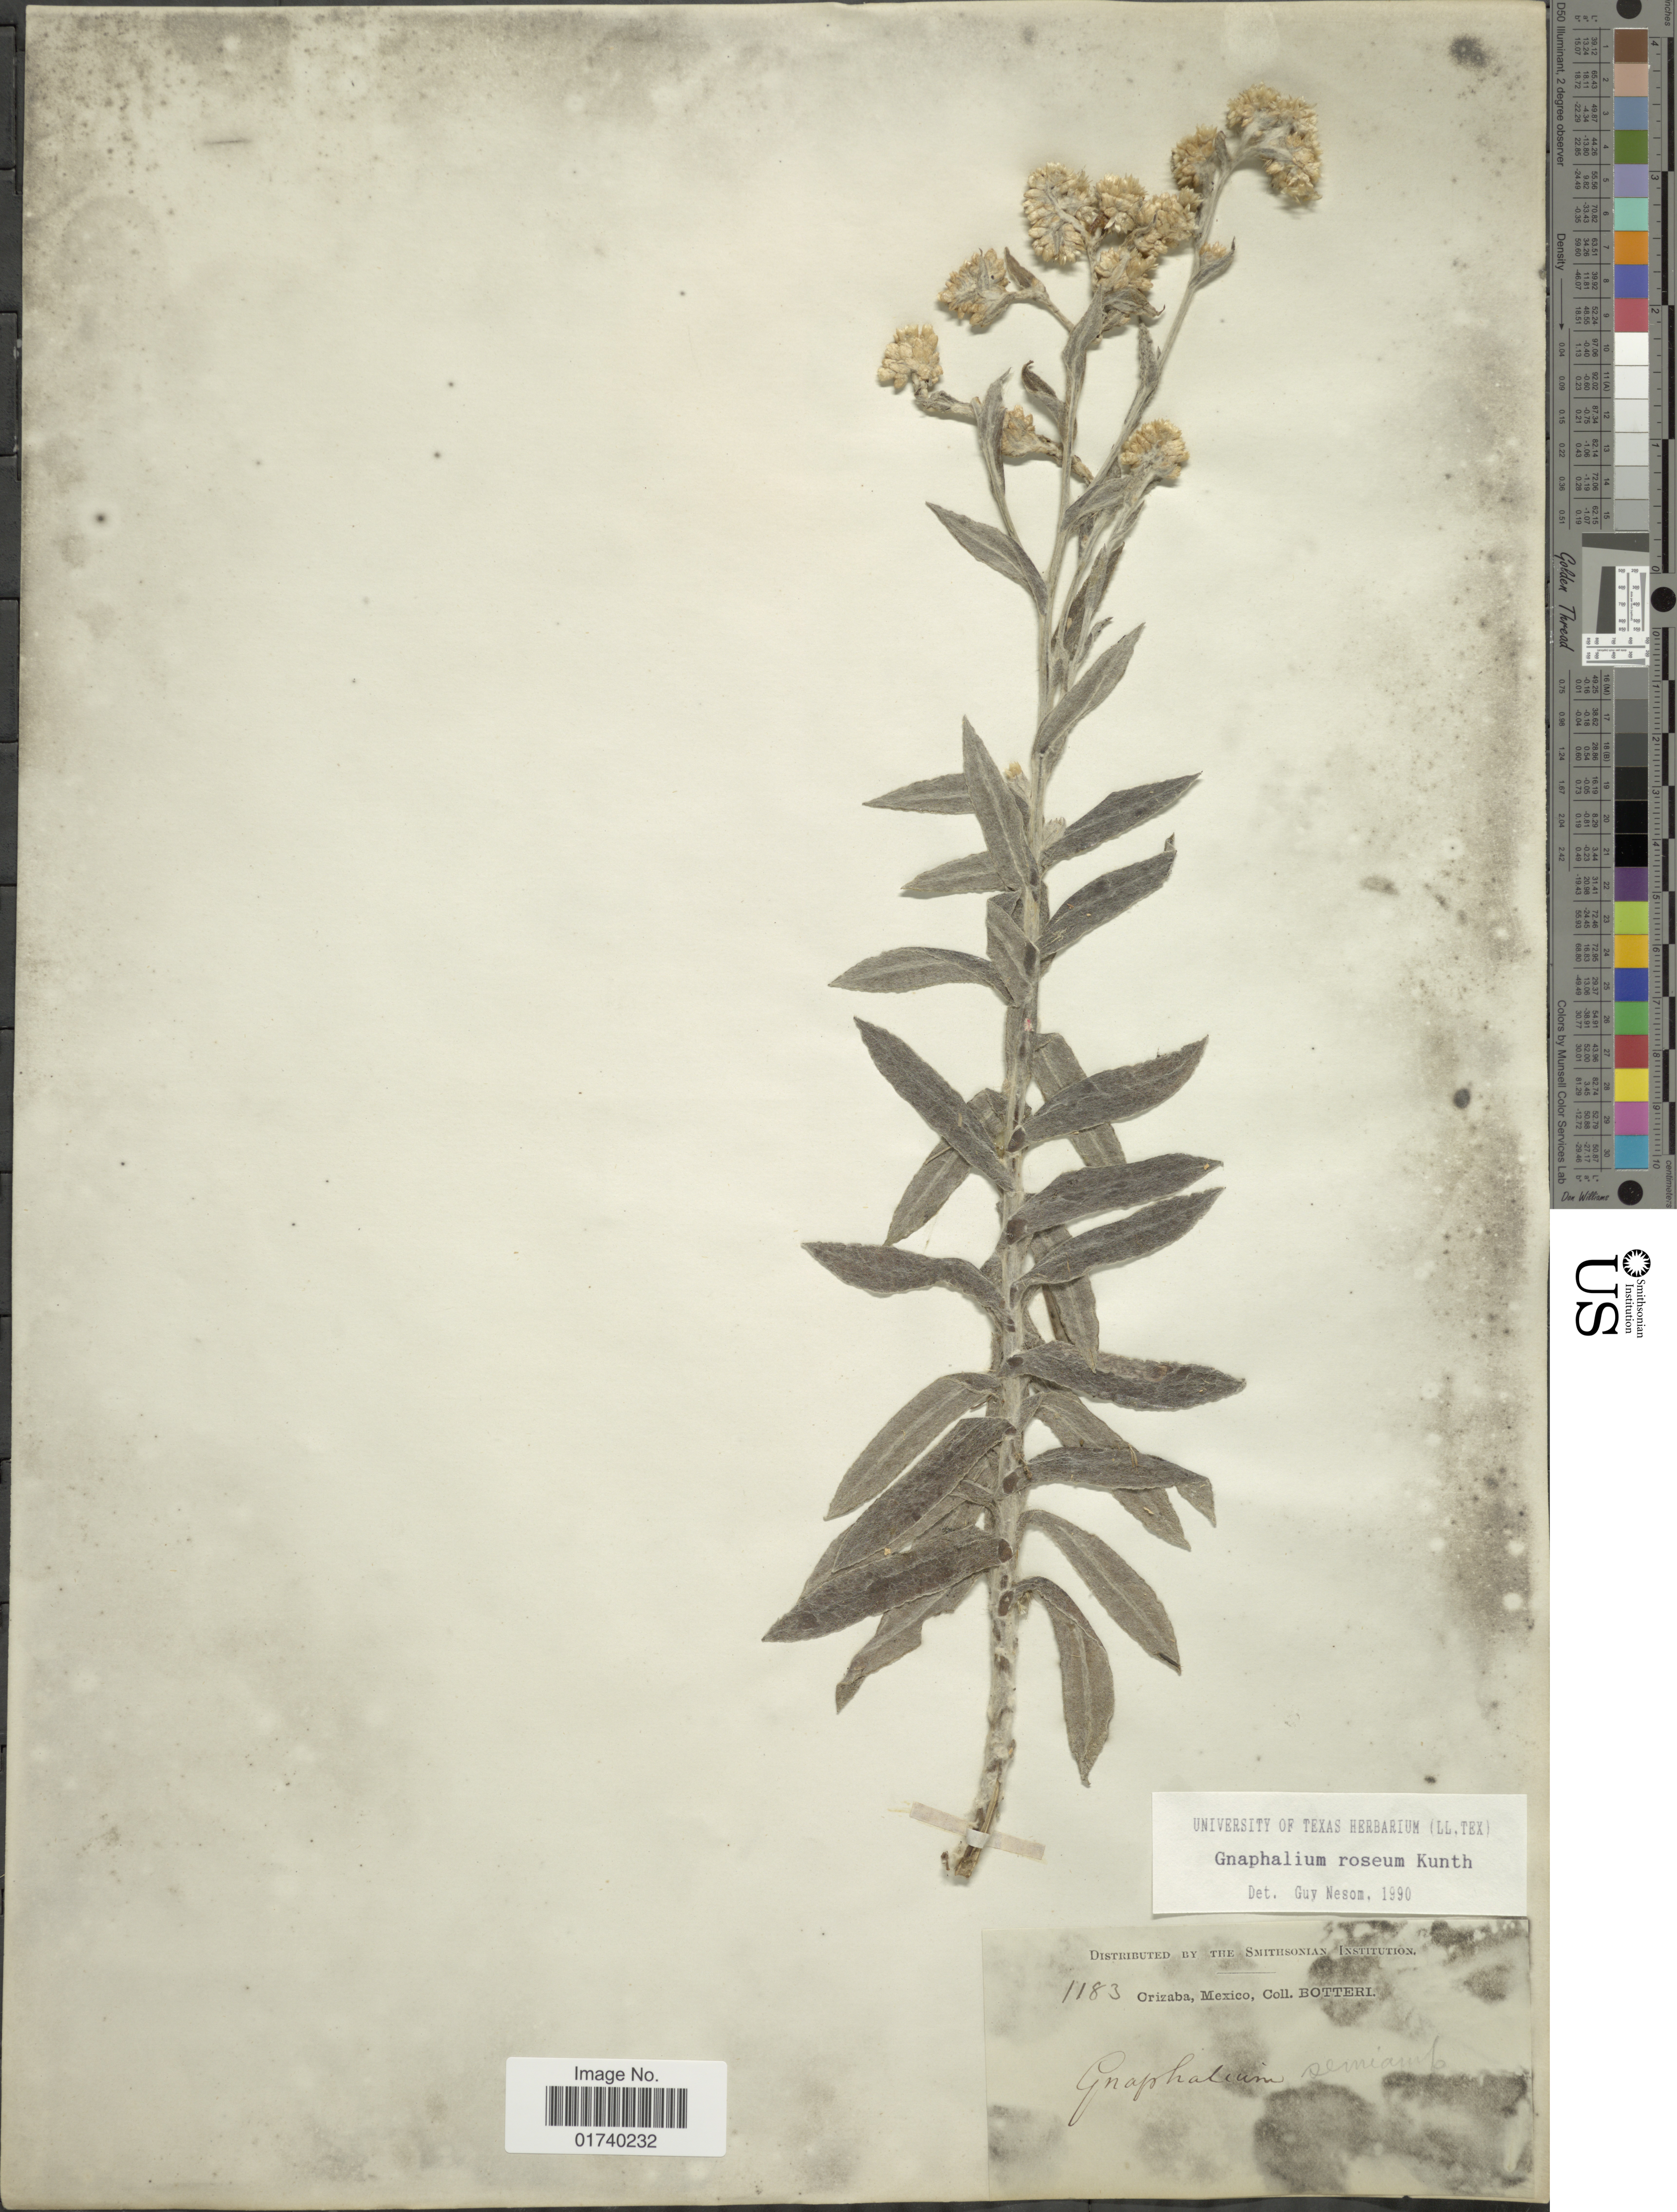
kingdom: Plantae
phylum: Tracheophyta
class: Magnoliopsida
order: Asterales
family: Asteraceae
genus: Pseudognaphalium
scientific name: Pseudognaphalium roseum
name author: (Kunth) Anderb.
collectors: -. Botteri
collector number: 1183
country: Mexico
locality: Orizaba.